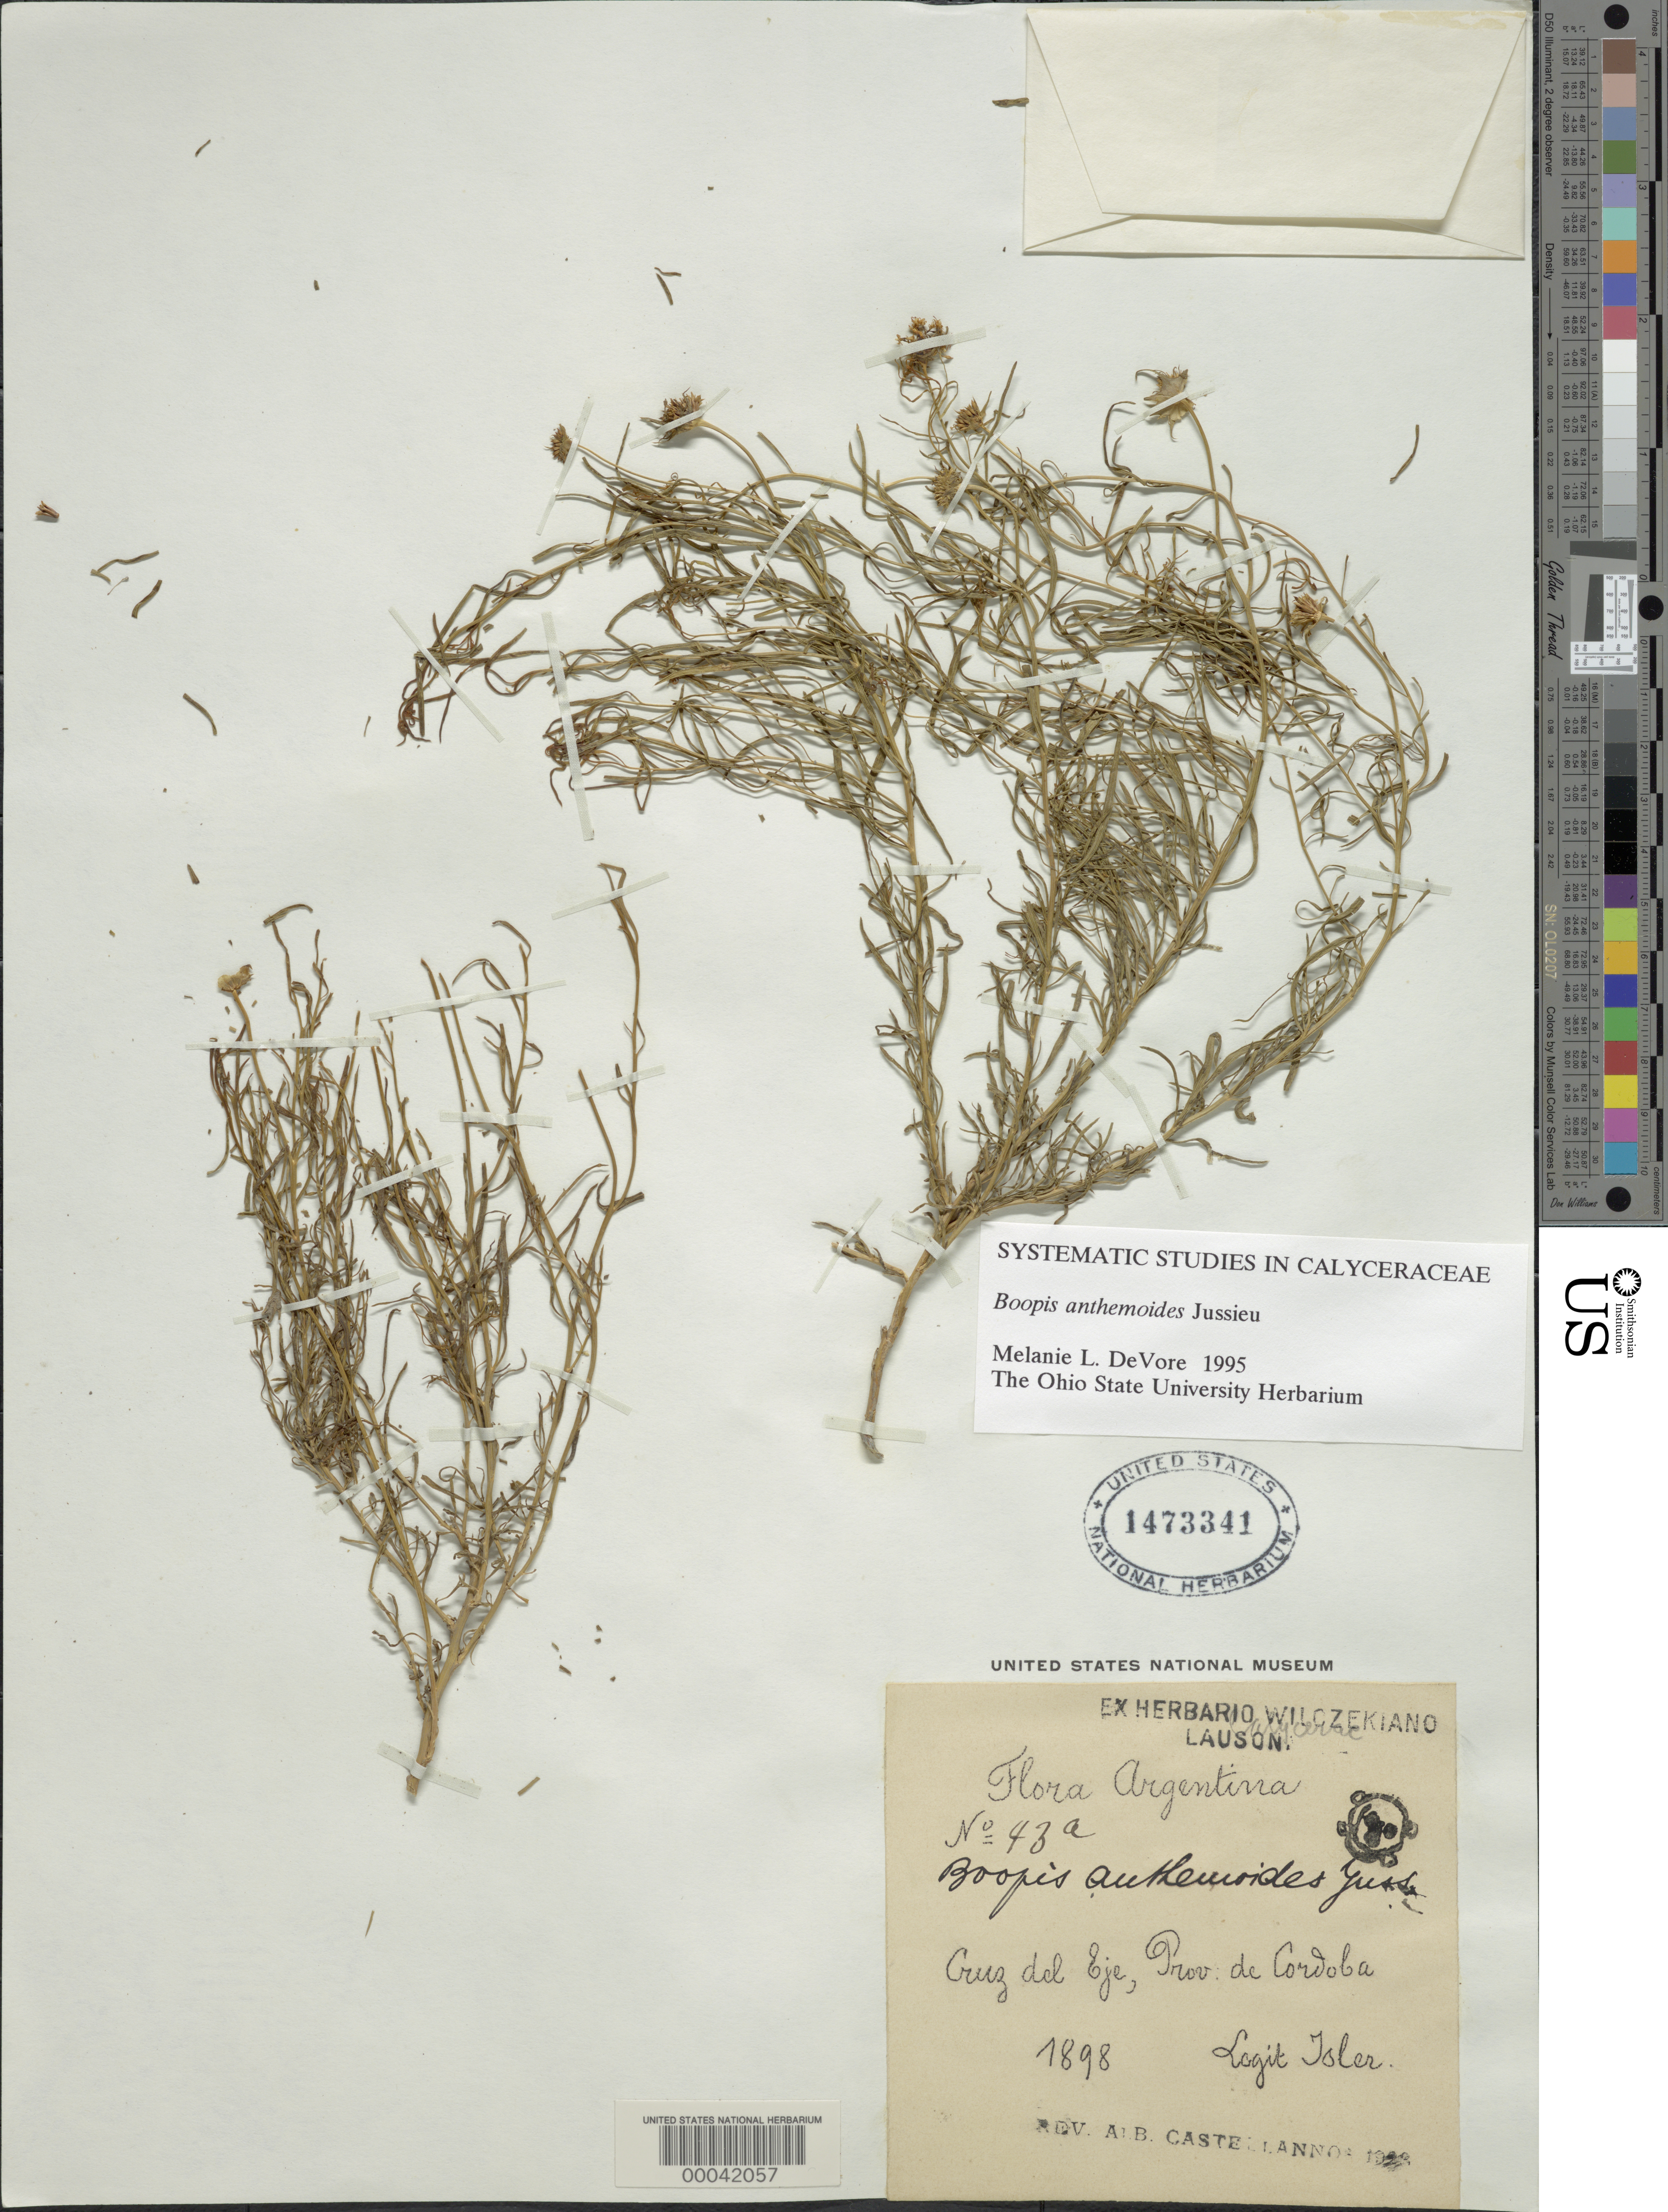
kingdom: Plantae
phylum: Tracheophyta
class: Magnoliopsida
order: Asterales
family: Calyceraceae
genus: Boopis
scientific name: Boopis anthemoides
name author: Juss.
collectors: L. Toler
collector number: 43a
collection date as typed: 1898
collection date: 1898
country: Argentina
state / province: Córdoba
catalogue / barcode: US 1473341